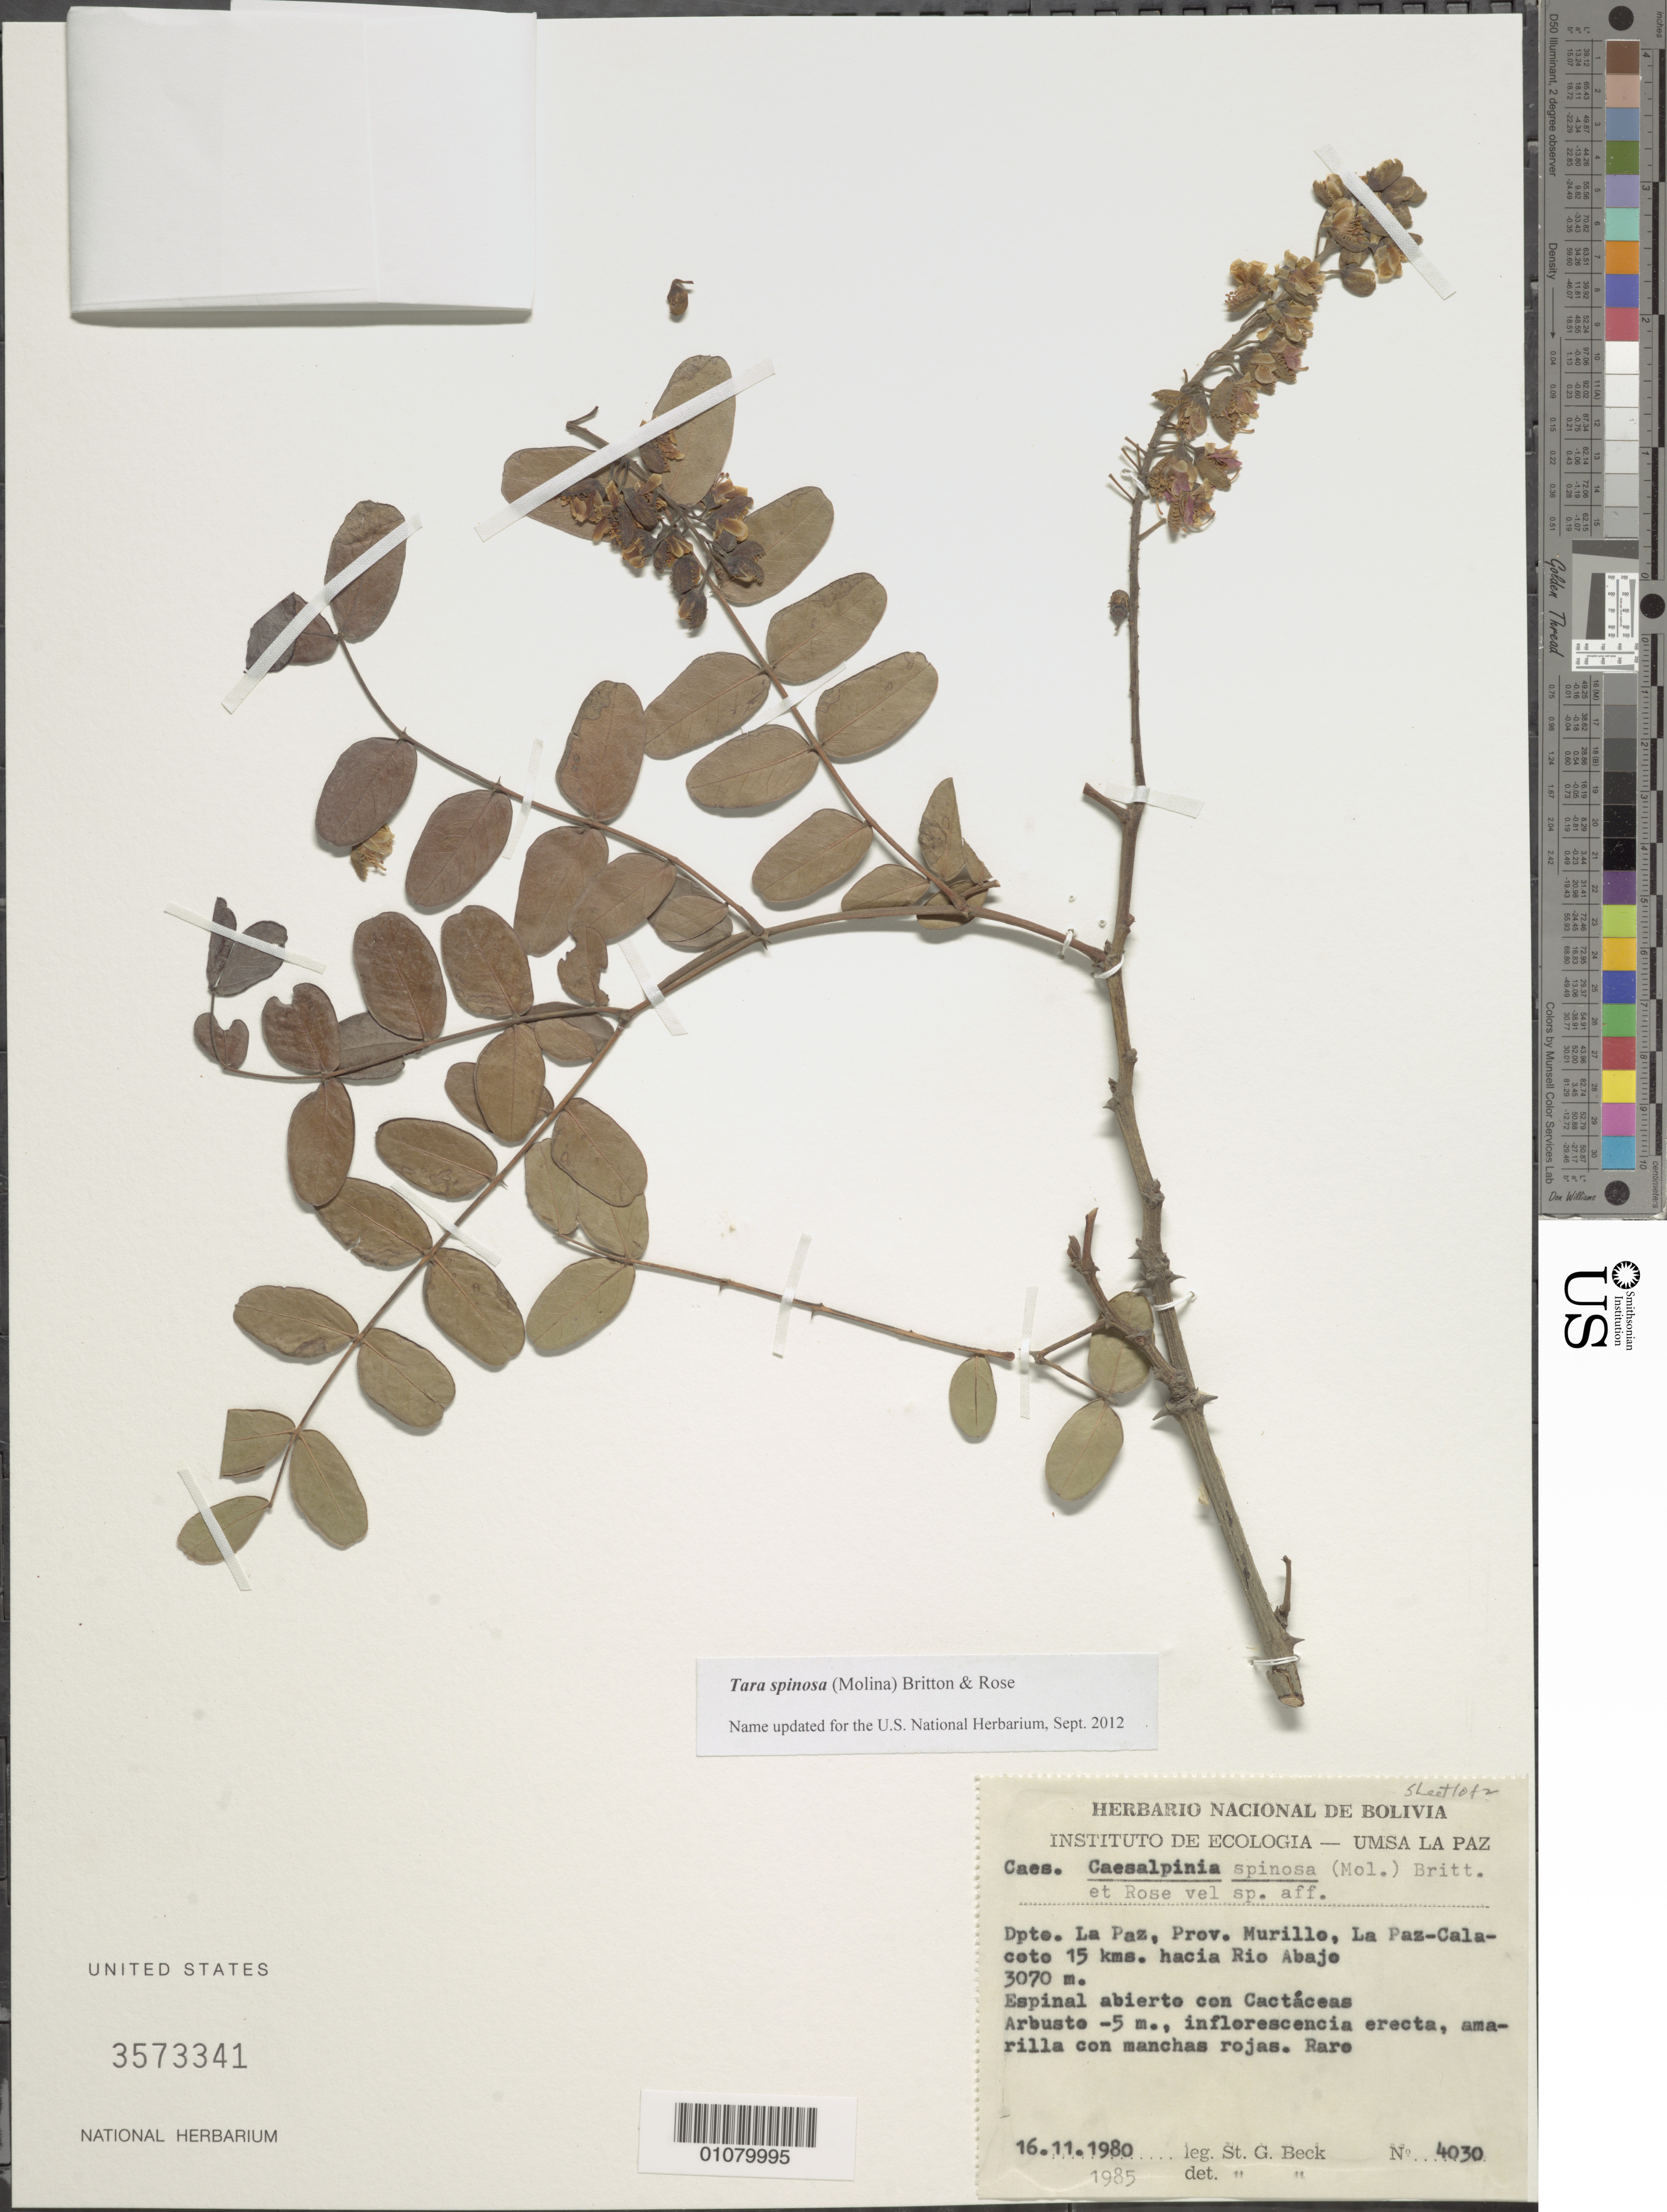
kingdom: Plantae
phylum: Tracheophyta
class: Magnoliopsida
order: Fabales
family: Fabaceae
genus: Tara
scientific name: Tara spinosa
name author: (Molina) Britton & Rose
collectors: S. G. Beck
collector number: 4030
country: Bolivia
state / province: La Paz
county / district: Murillo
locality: La Paz-Calacote, hacia Rio Abaje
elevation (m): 3070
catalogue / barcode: US 3573341